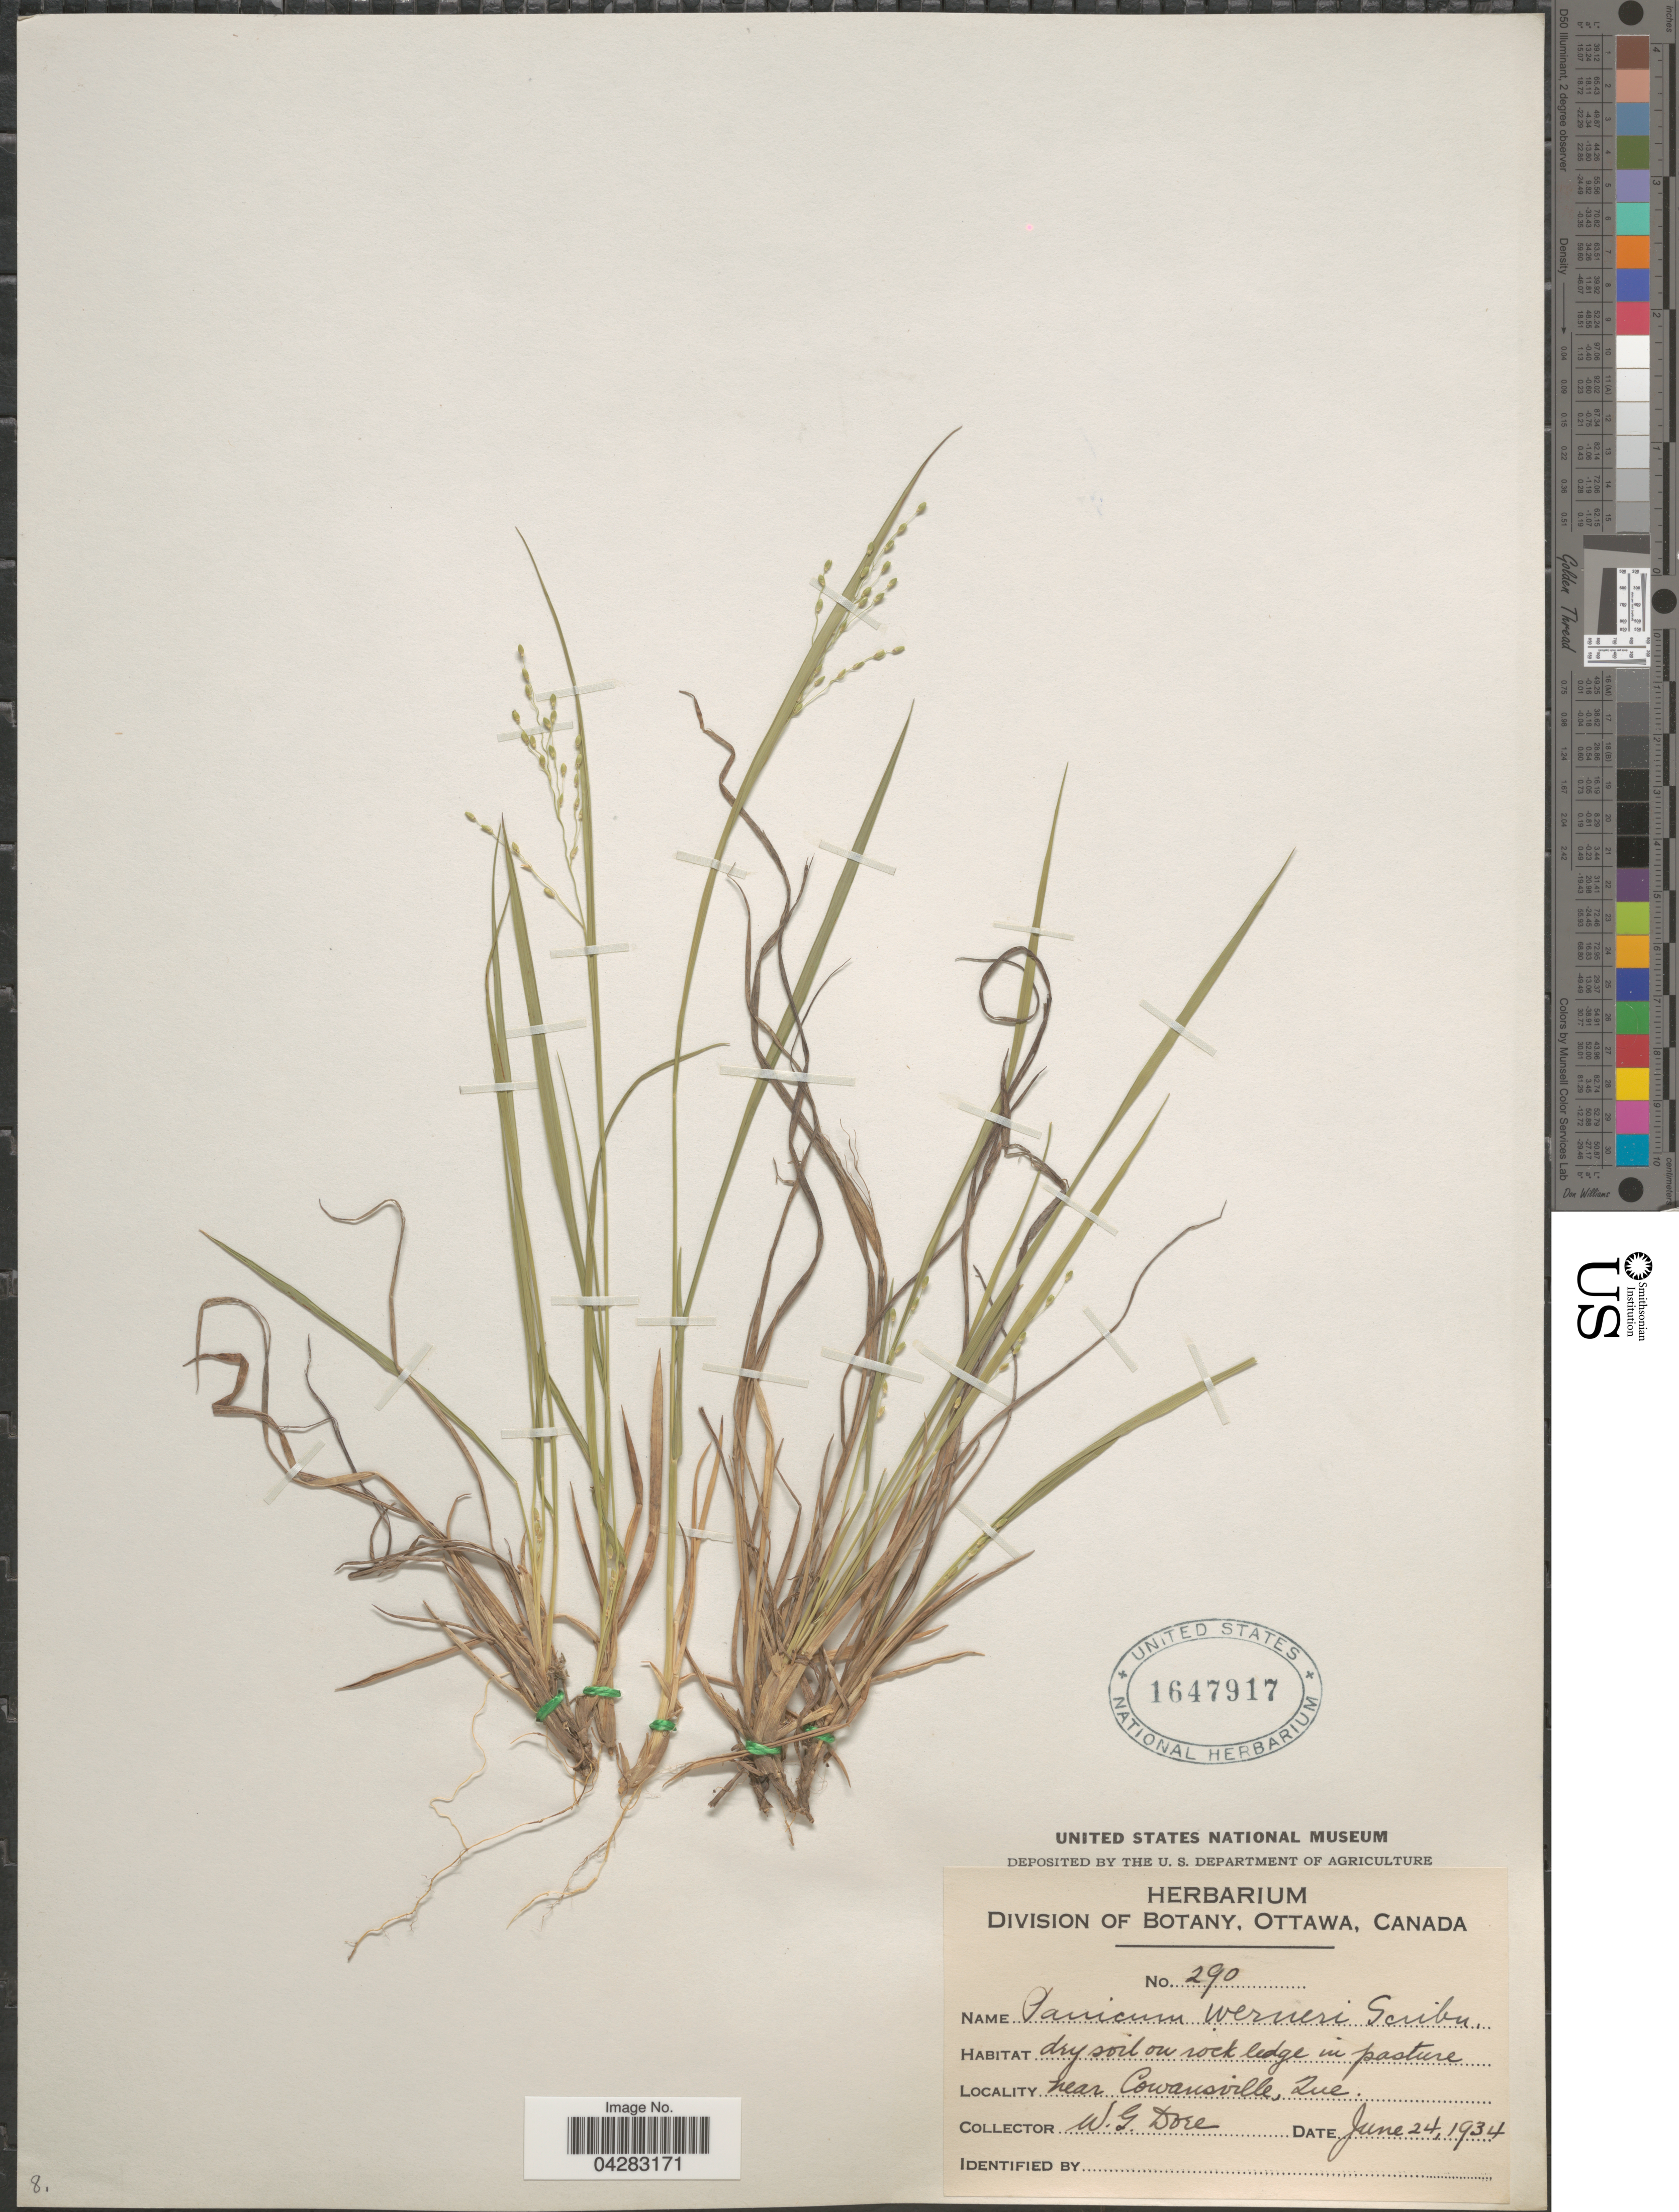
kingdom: Plantae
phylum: Tracheophyta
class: Liliopsida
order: Poales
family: Poaceae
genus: Dichanthelium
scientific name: Dichanthelium linearifolium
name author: (Scribn.) Gould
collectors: W. Dore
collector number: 290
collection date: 1934-06-24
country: Canada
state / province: Quebec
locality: Dry soil on rock ledge in pasture near Cowansville.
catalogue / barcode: US 1647917